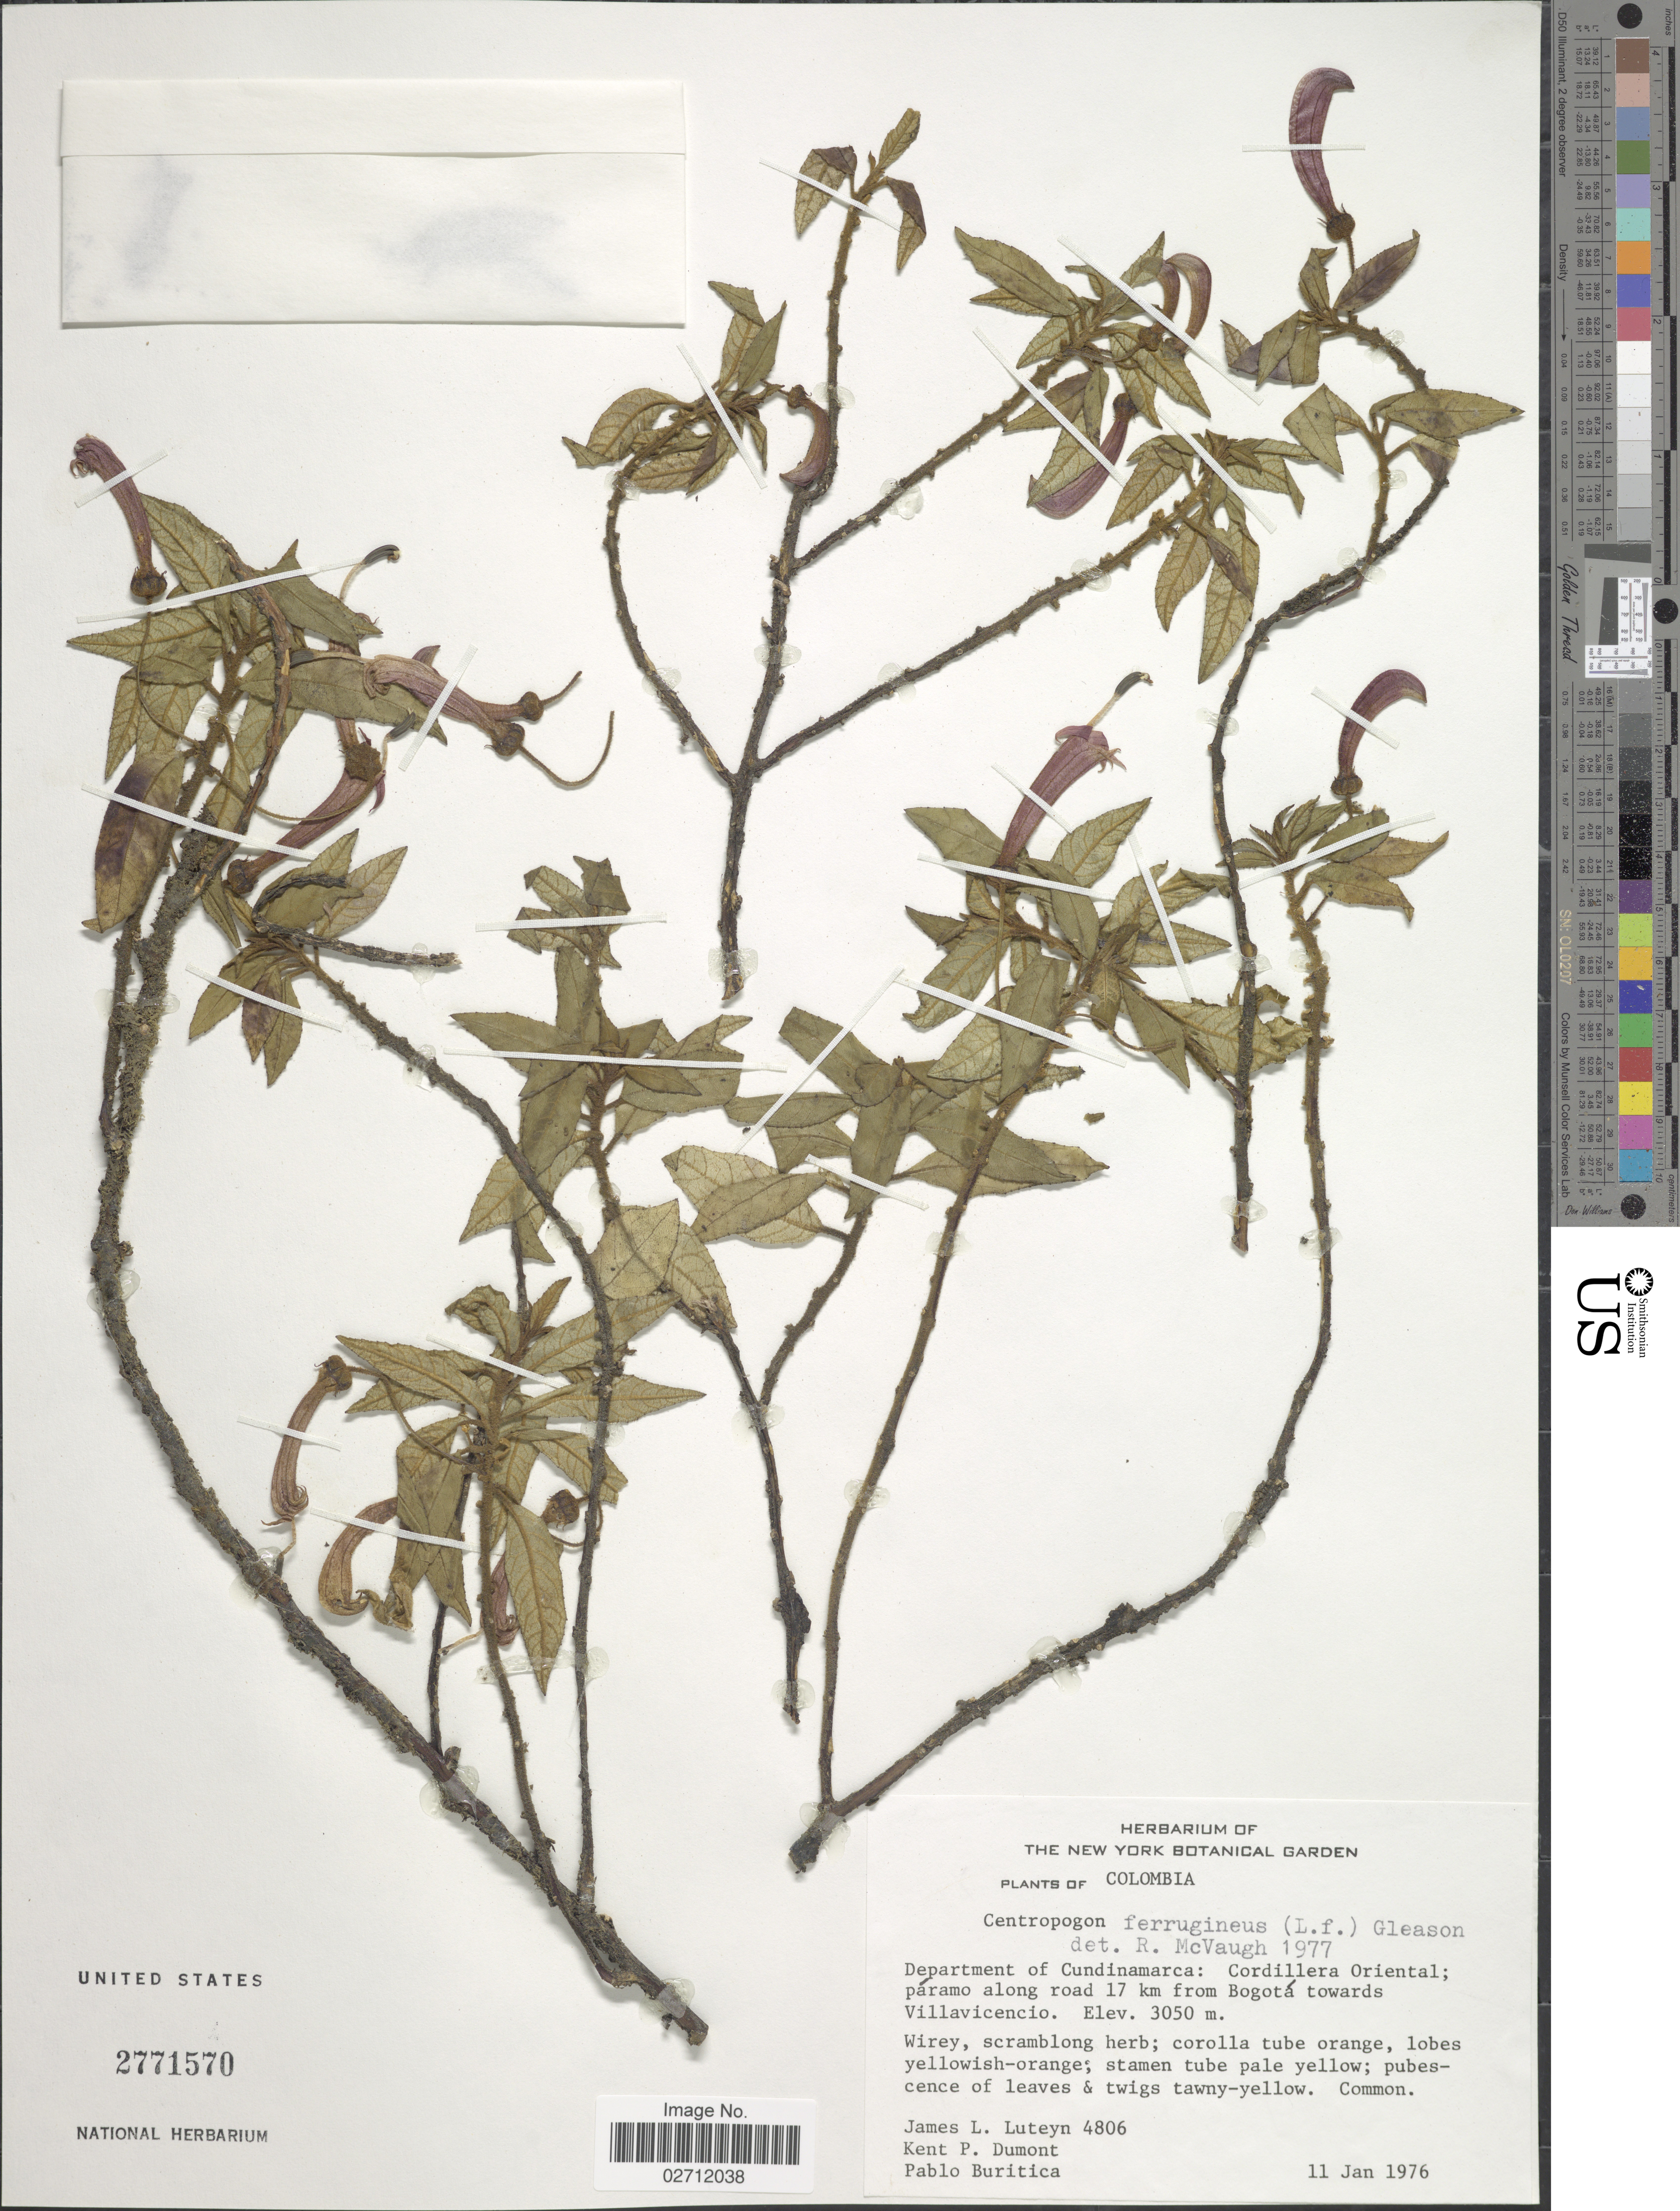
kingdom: Plantae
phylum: Tracheophyta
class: Magnoliopsida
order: Asterales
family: Campanulaceae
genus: Centropogon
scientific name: Centropogon ferrugineus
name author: (L. f.) Gleason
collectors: J. L. Luteyn, K. P. Dumont & P. Buritica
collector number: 4806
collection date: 1976-01-11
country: Colombia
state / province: Cundinamarca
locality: Cordillera Oriental; paramo along road 17 km from Bogota towards Villavicencio.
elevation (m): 3050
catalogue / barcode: US 2771570